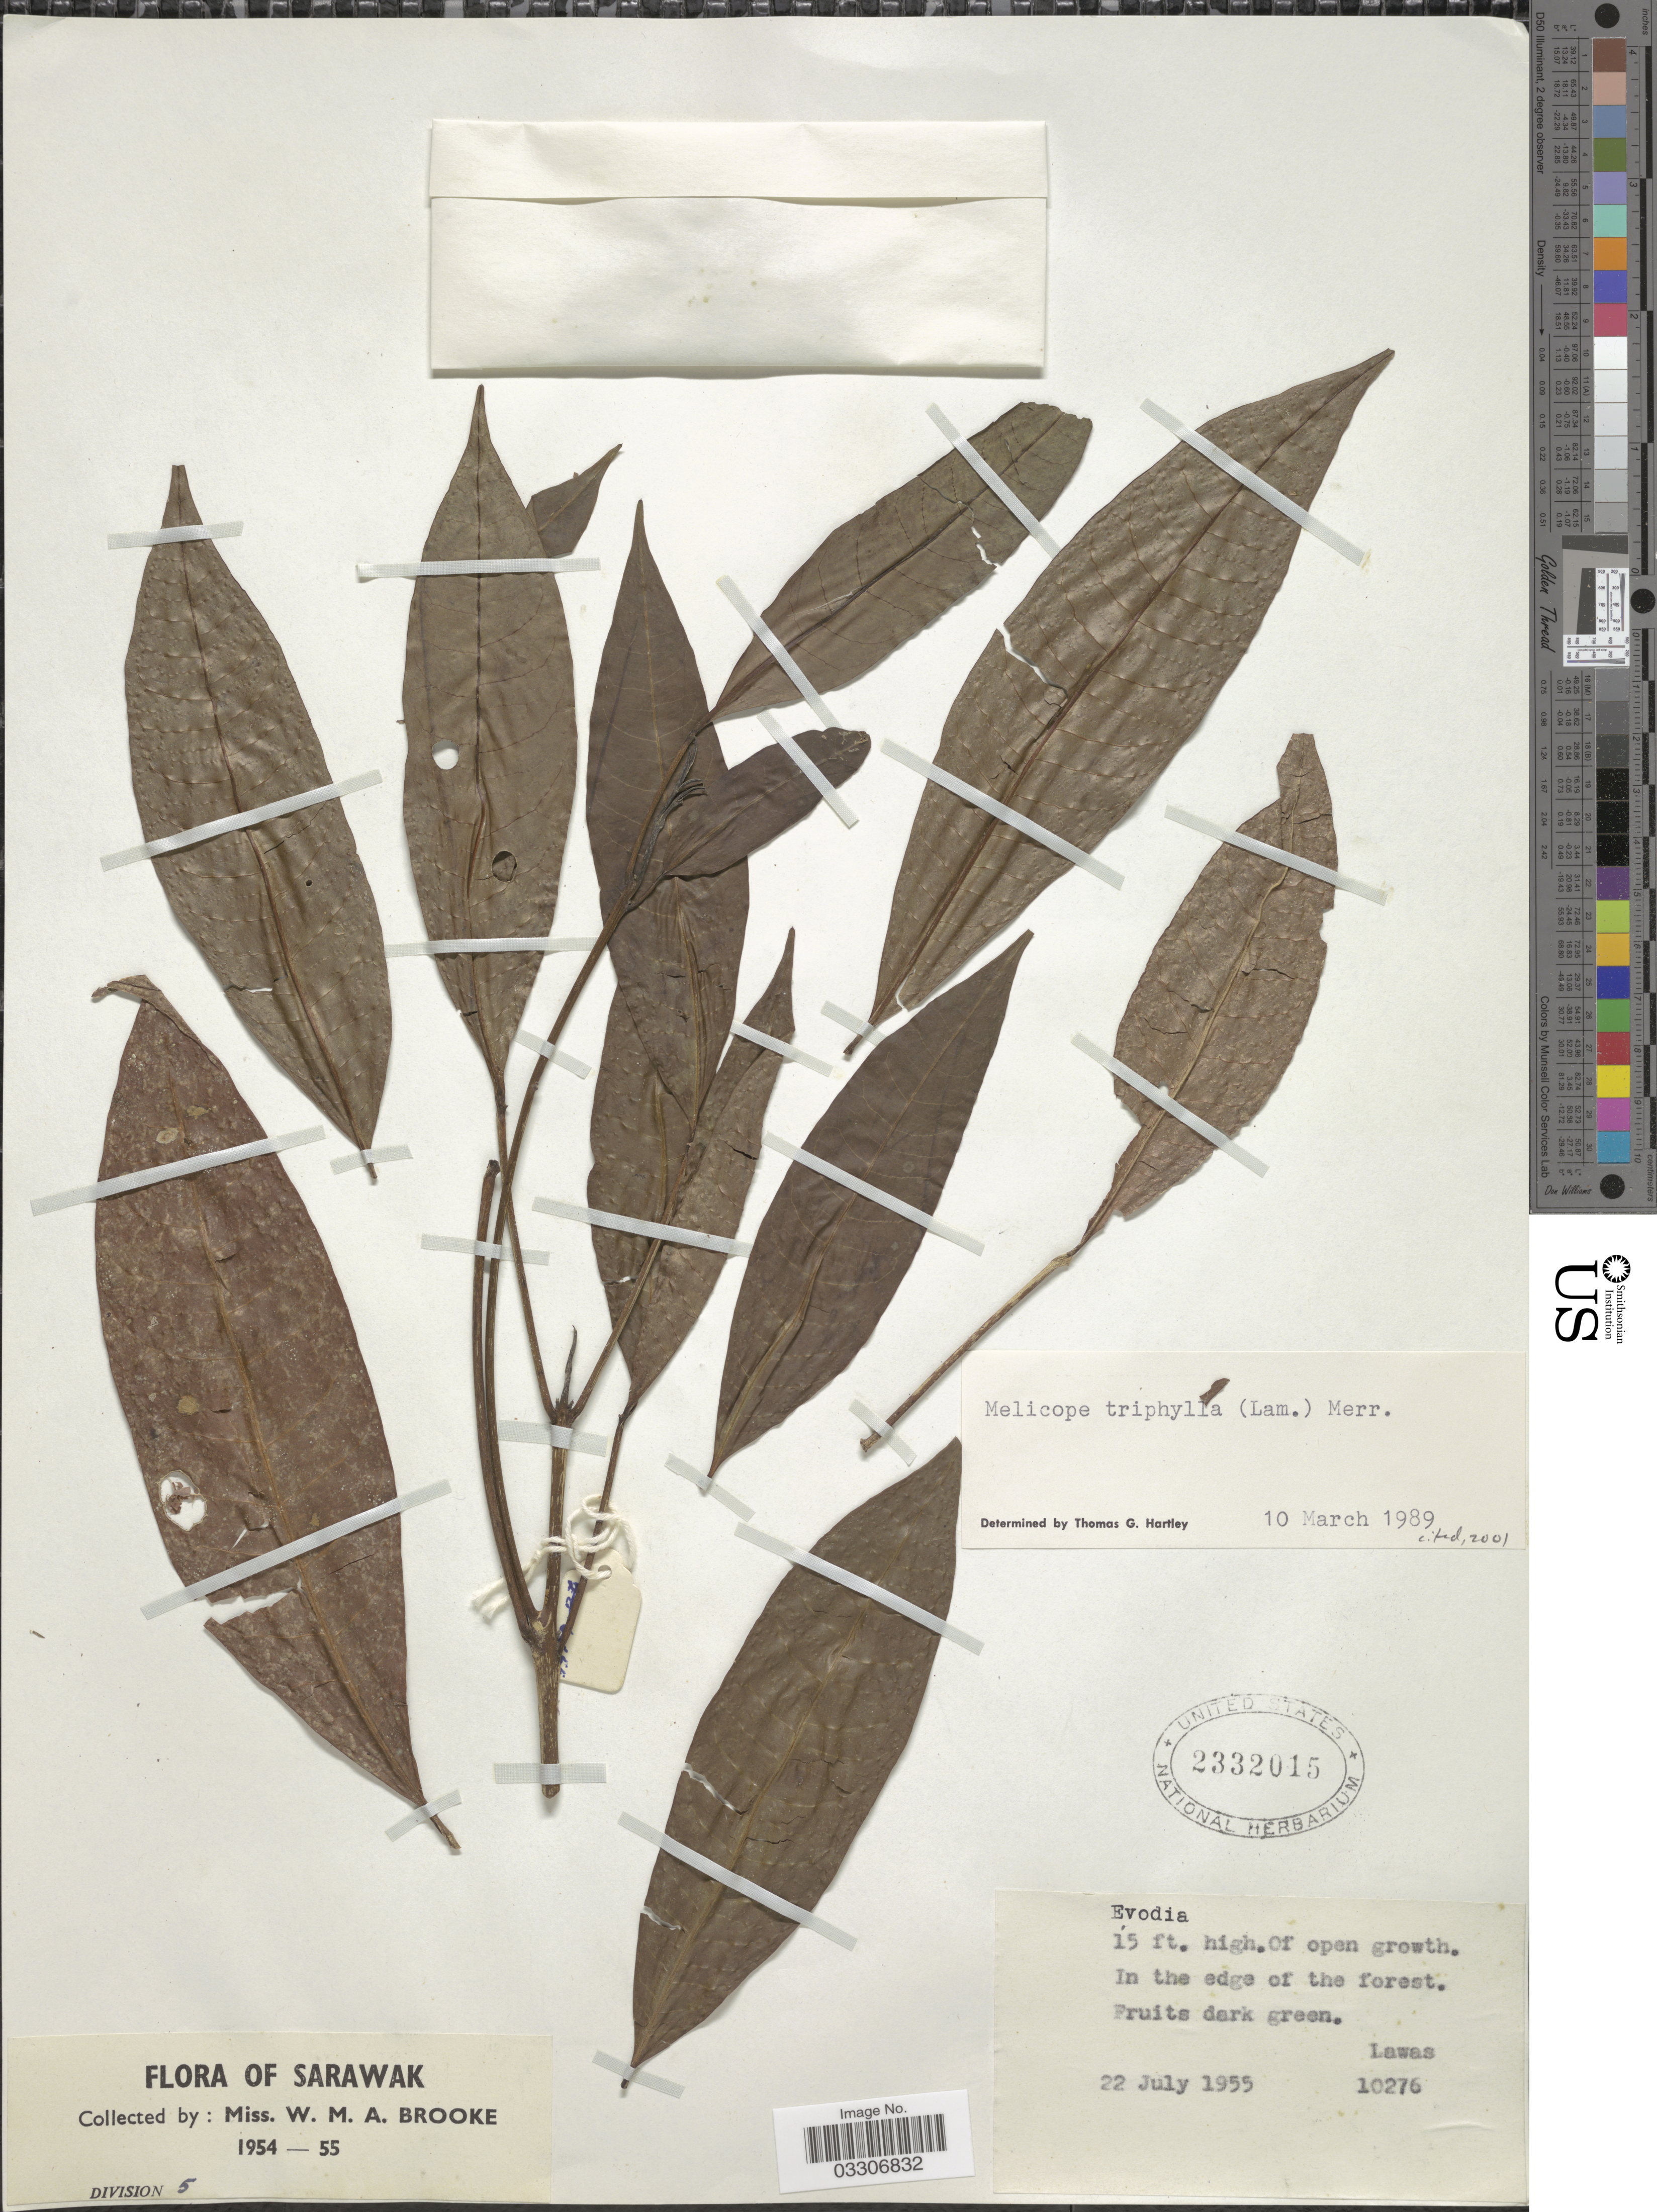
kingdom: Plantae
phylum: Tracheophyta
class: Magnoliopsida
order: Sapindales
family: Rutaceae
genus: Melicope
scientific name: Melicope triphylla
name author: (Lam.) Merr.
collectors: W. Brooke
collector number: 10276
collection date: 1955-07-22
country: Malaysia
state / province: Sarawak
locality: Lawas.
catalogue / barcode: US 2332015